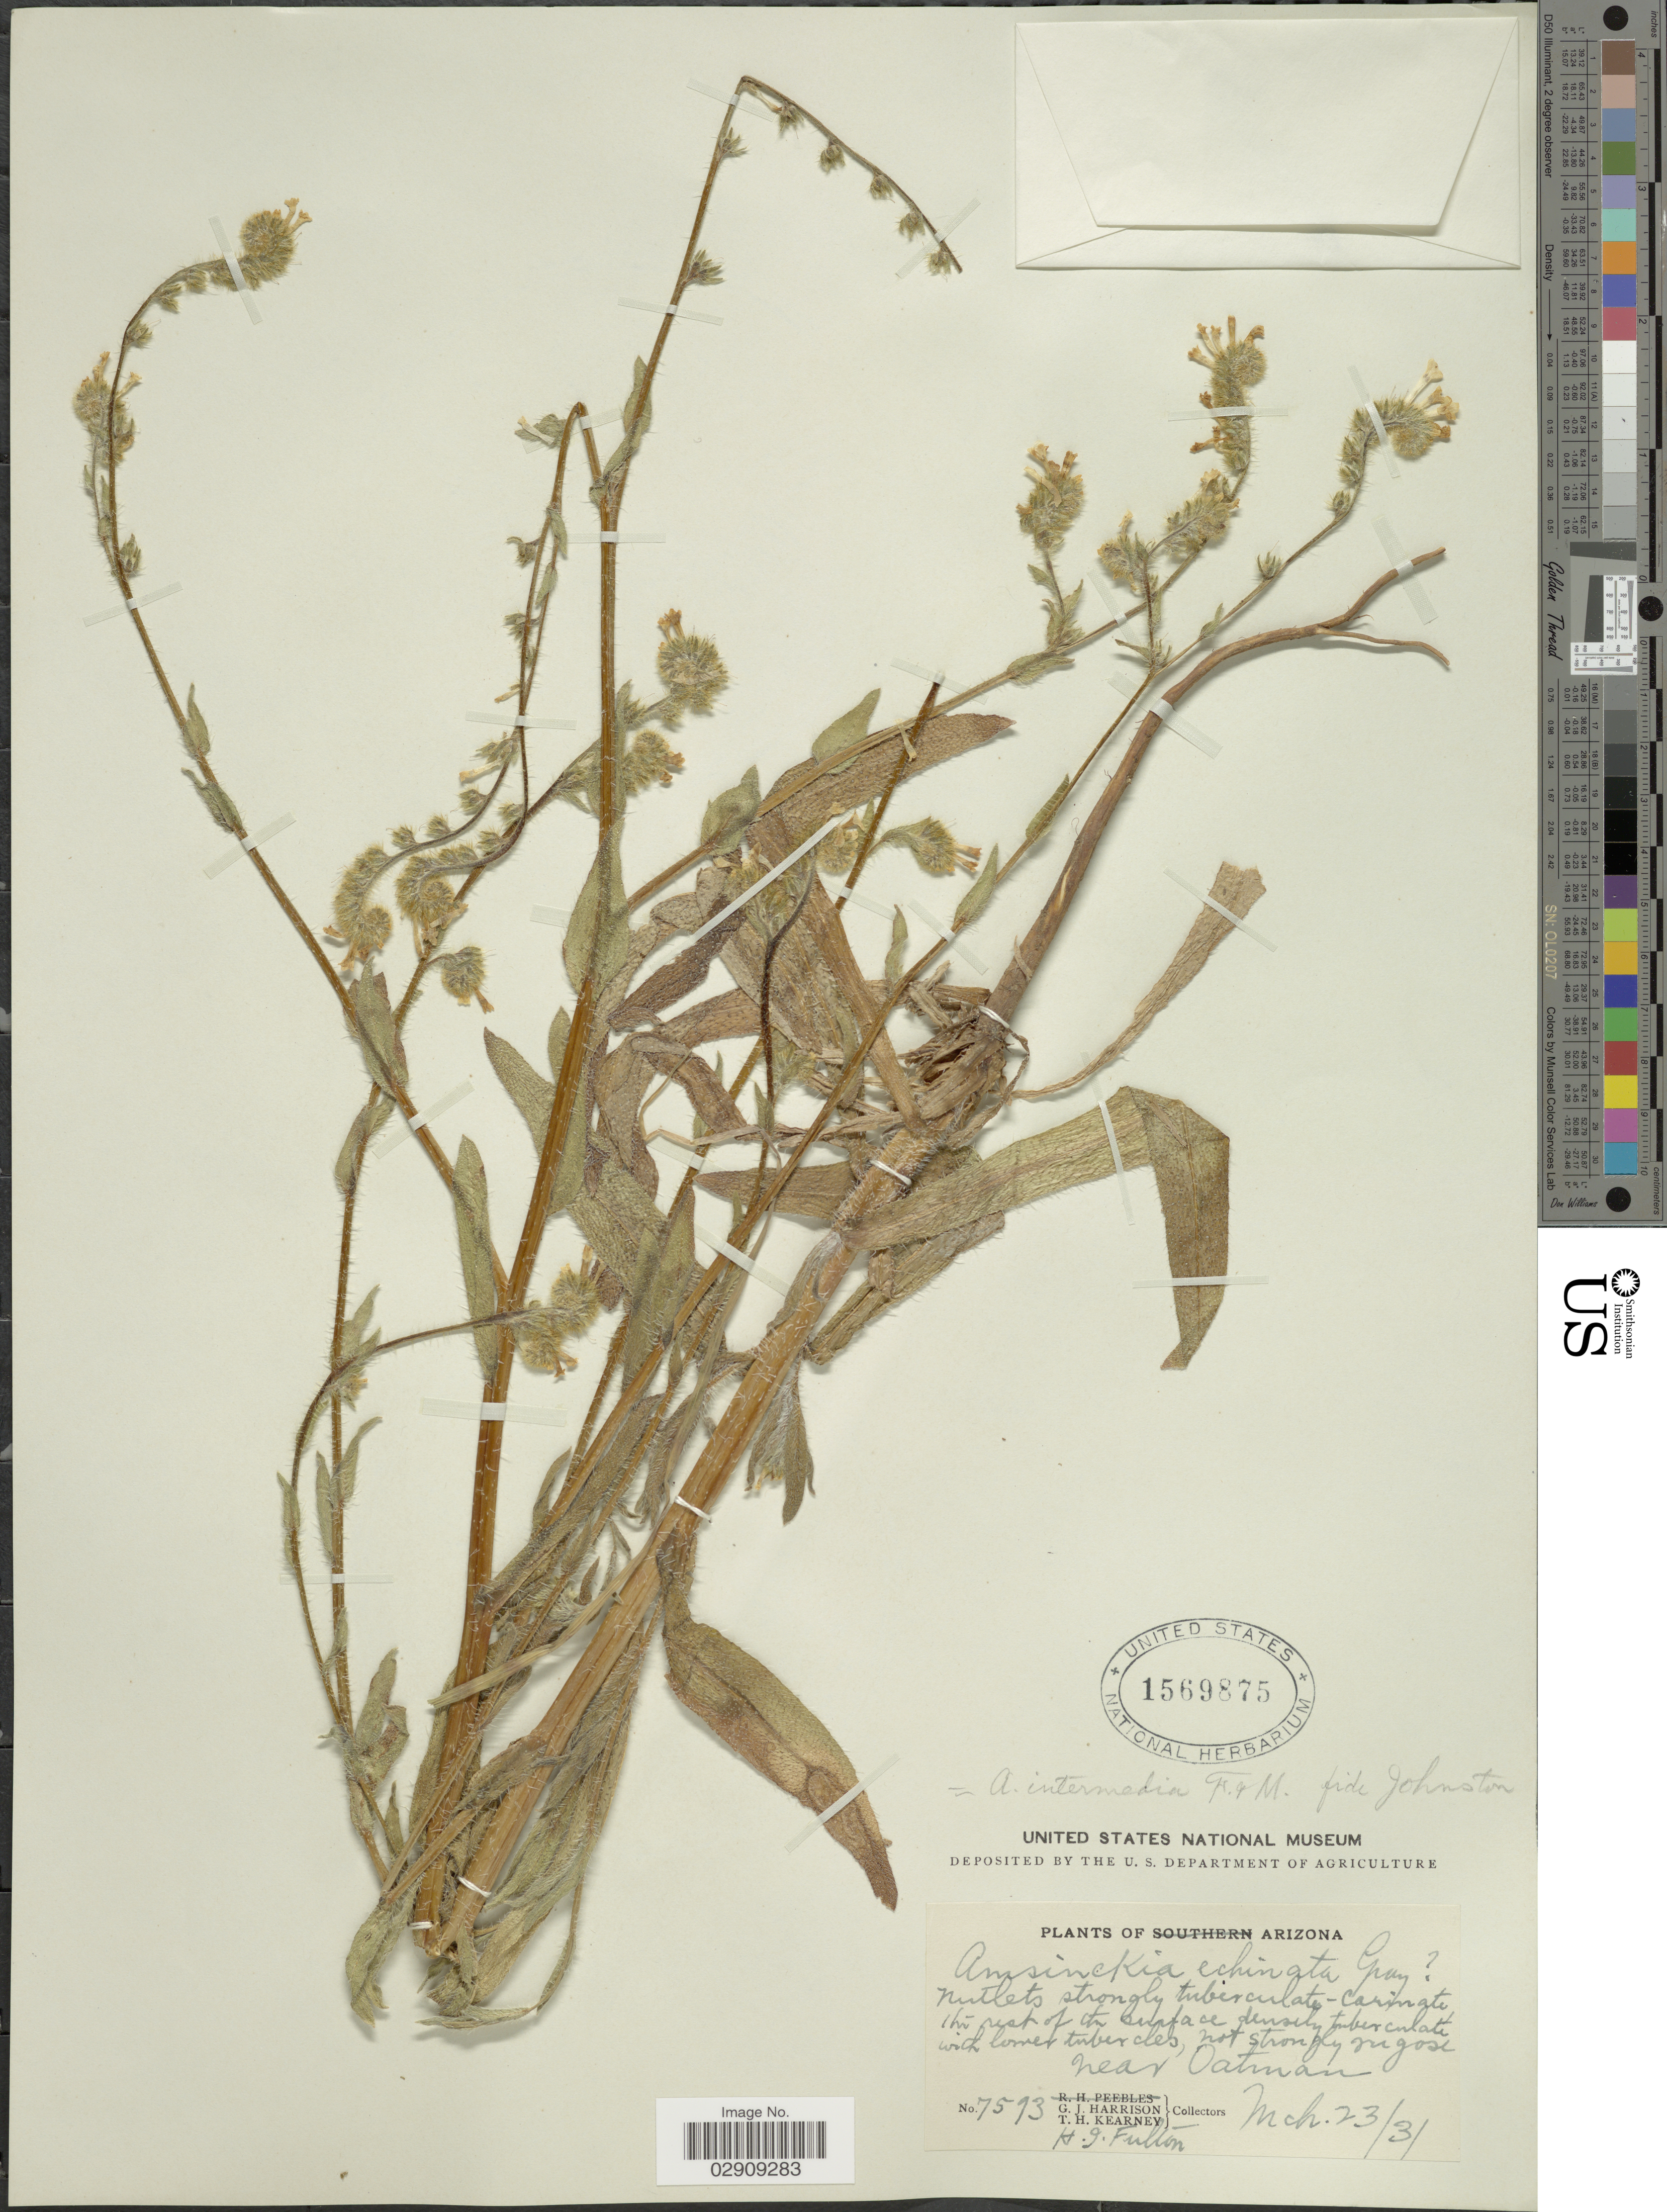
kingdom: Plantae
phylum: Tracheophyta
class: Magnoliopsida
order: Boraginales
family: Boraginaceae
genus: Amsinckia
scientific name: Amsinckia menziesii var. intermedia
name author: (Fisch. & C.A. Mey.) Ganders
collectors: G. J. Harrison, T. H. Kearney & M. Fulton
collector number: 7593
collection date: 1931-03-23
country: United States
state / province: Arizona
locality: Near Oatman.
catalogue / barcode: US 1569875